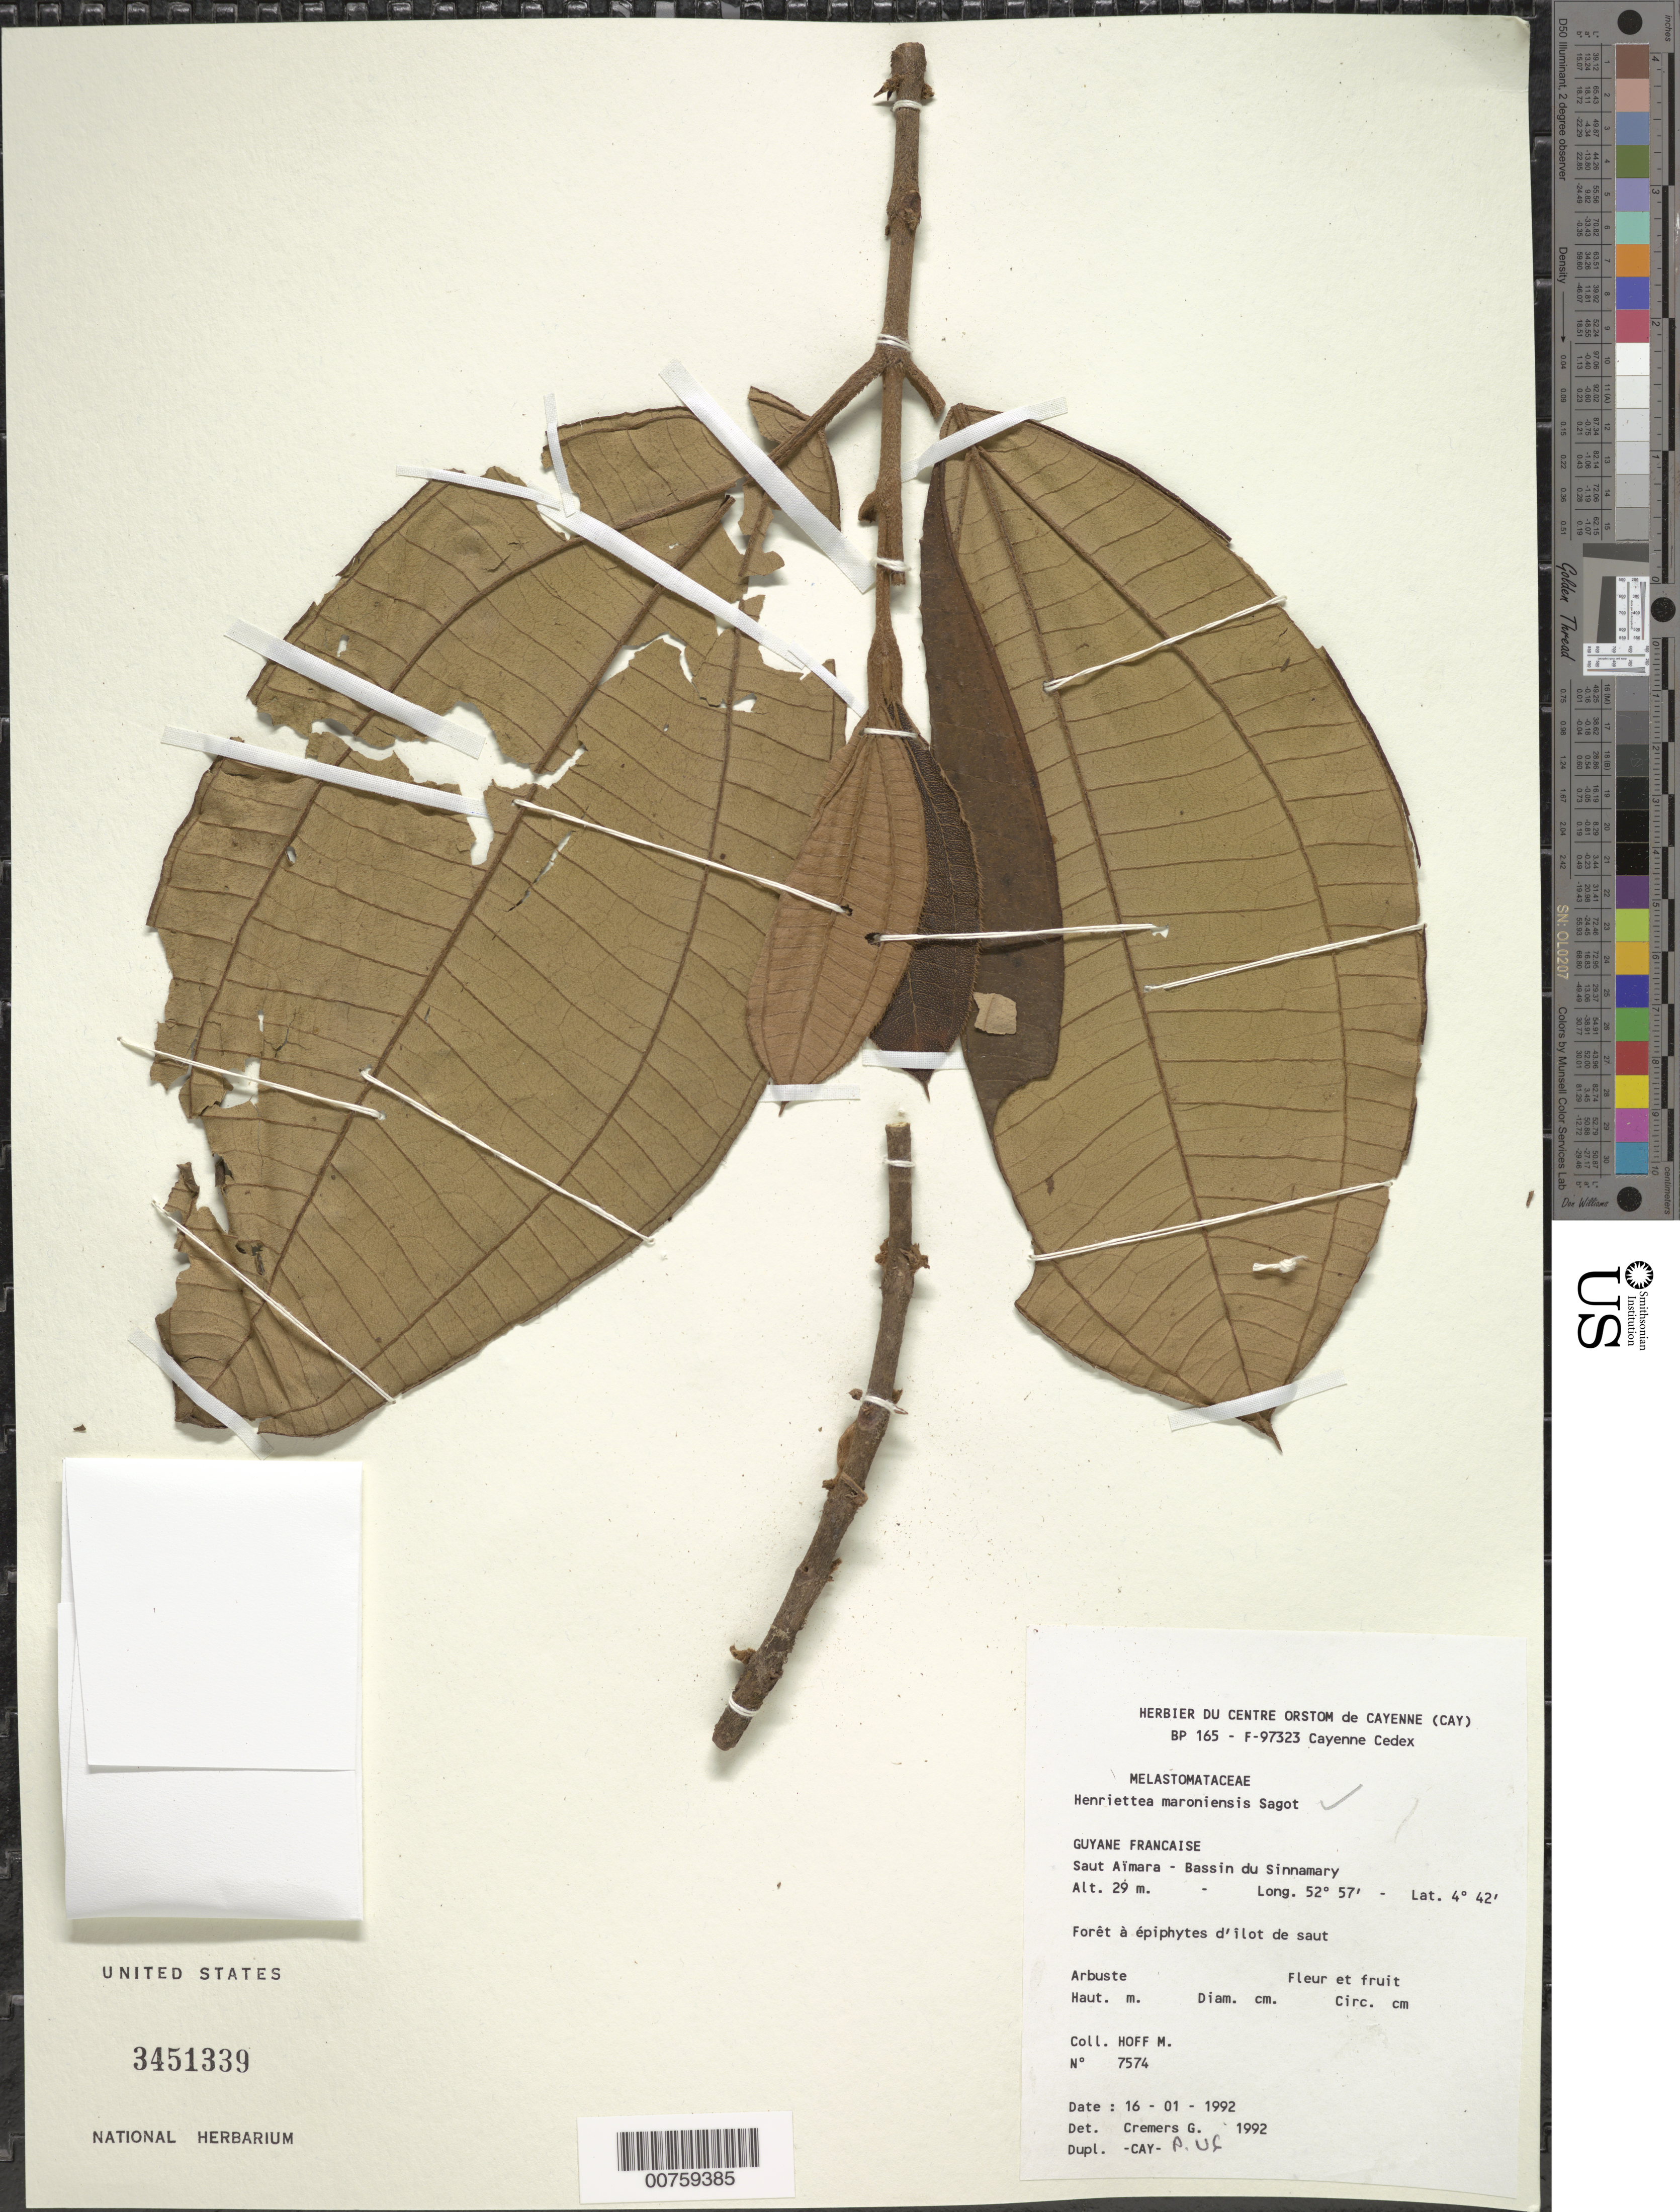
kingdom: Plantae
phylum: Tracheophyta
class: Magnoliopsida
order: Myrtales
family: Melastomataceae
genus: Henriettea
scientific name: Henriettea maroniensis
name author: Sagot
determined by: Michelangeli, F. A.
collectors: M. Hoff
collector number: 7574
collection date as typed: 16-Jan-92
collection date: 1992-01-16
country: French Guiana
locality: Saut Aïmara, Bassin du Sinnamary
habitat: Forêt a epiphytes d'ilot de saut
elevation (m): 29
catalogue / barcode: US 3451339